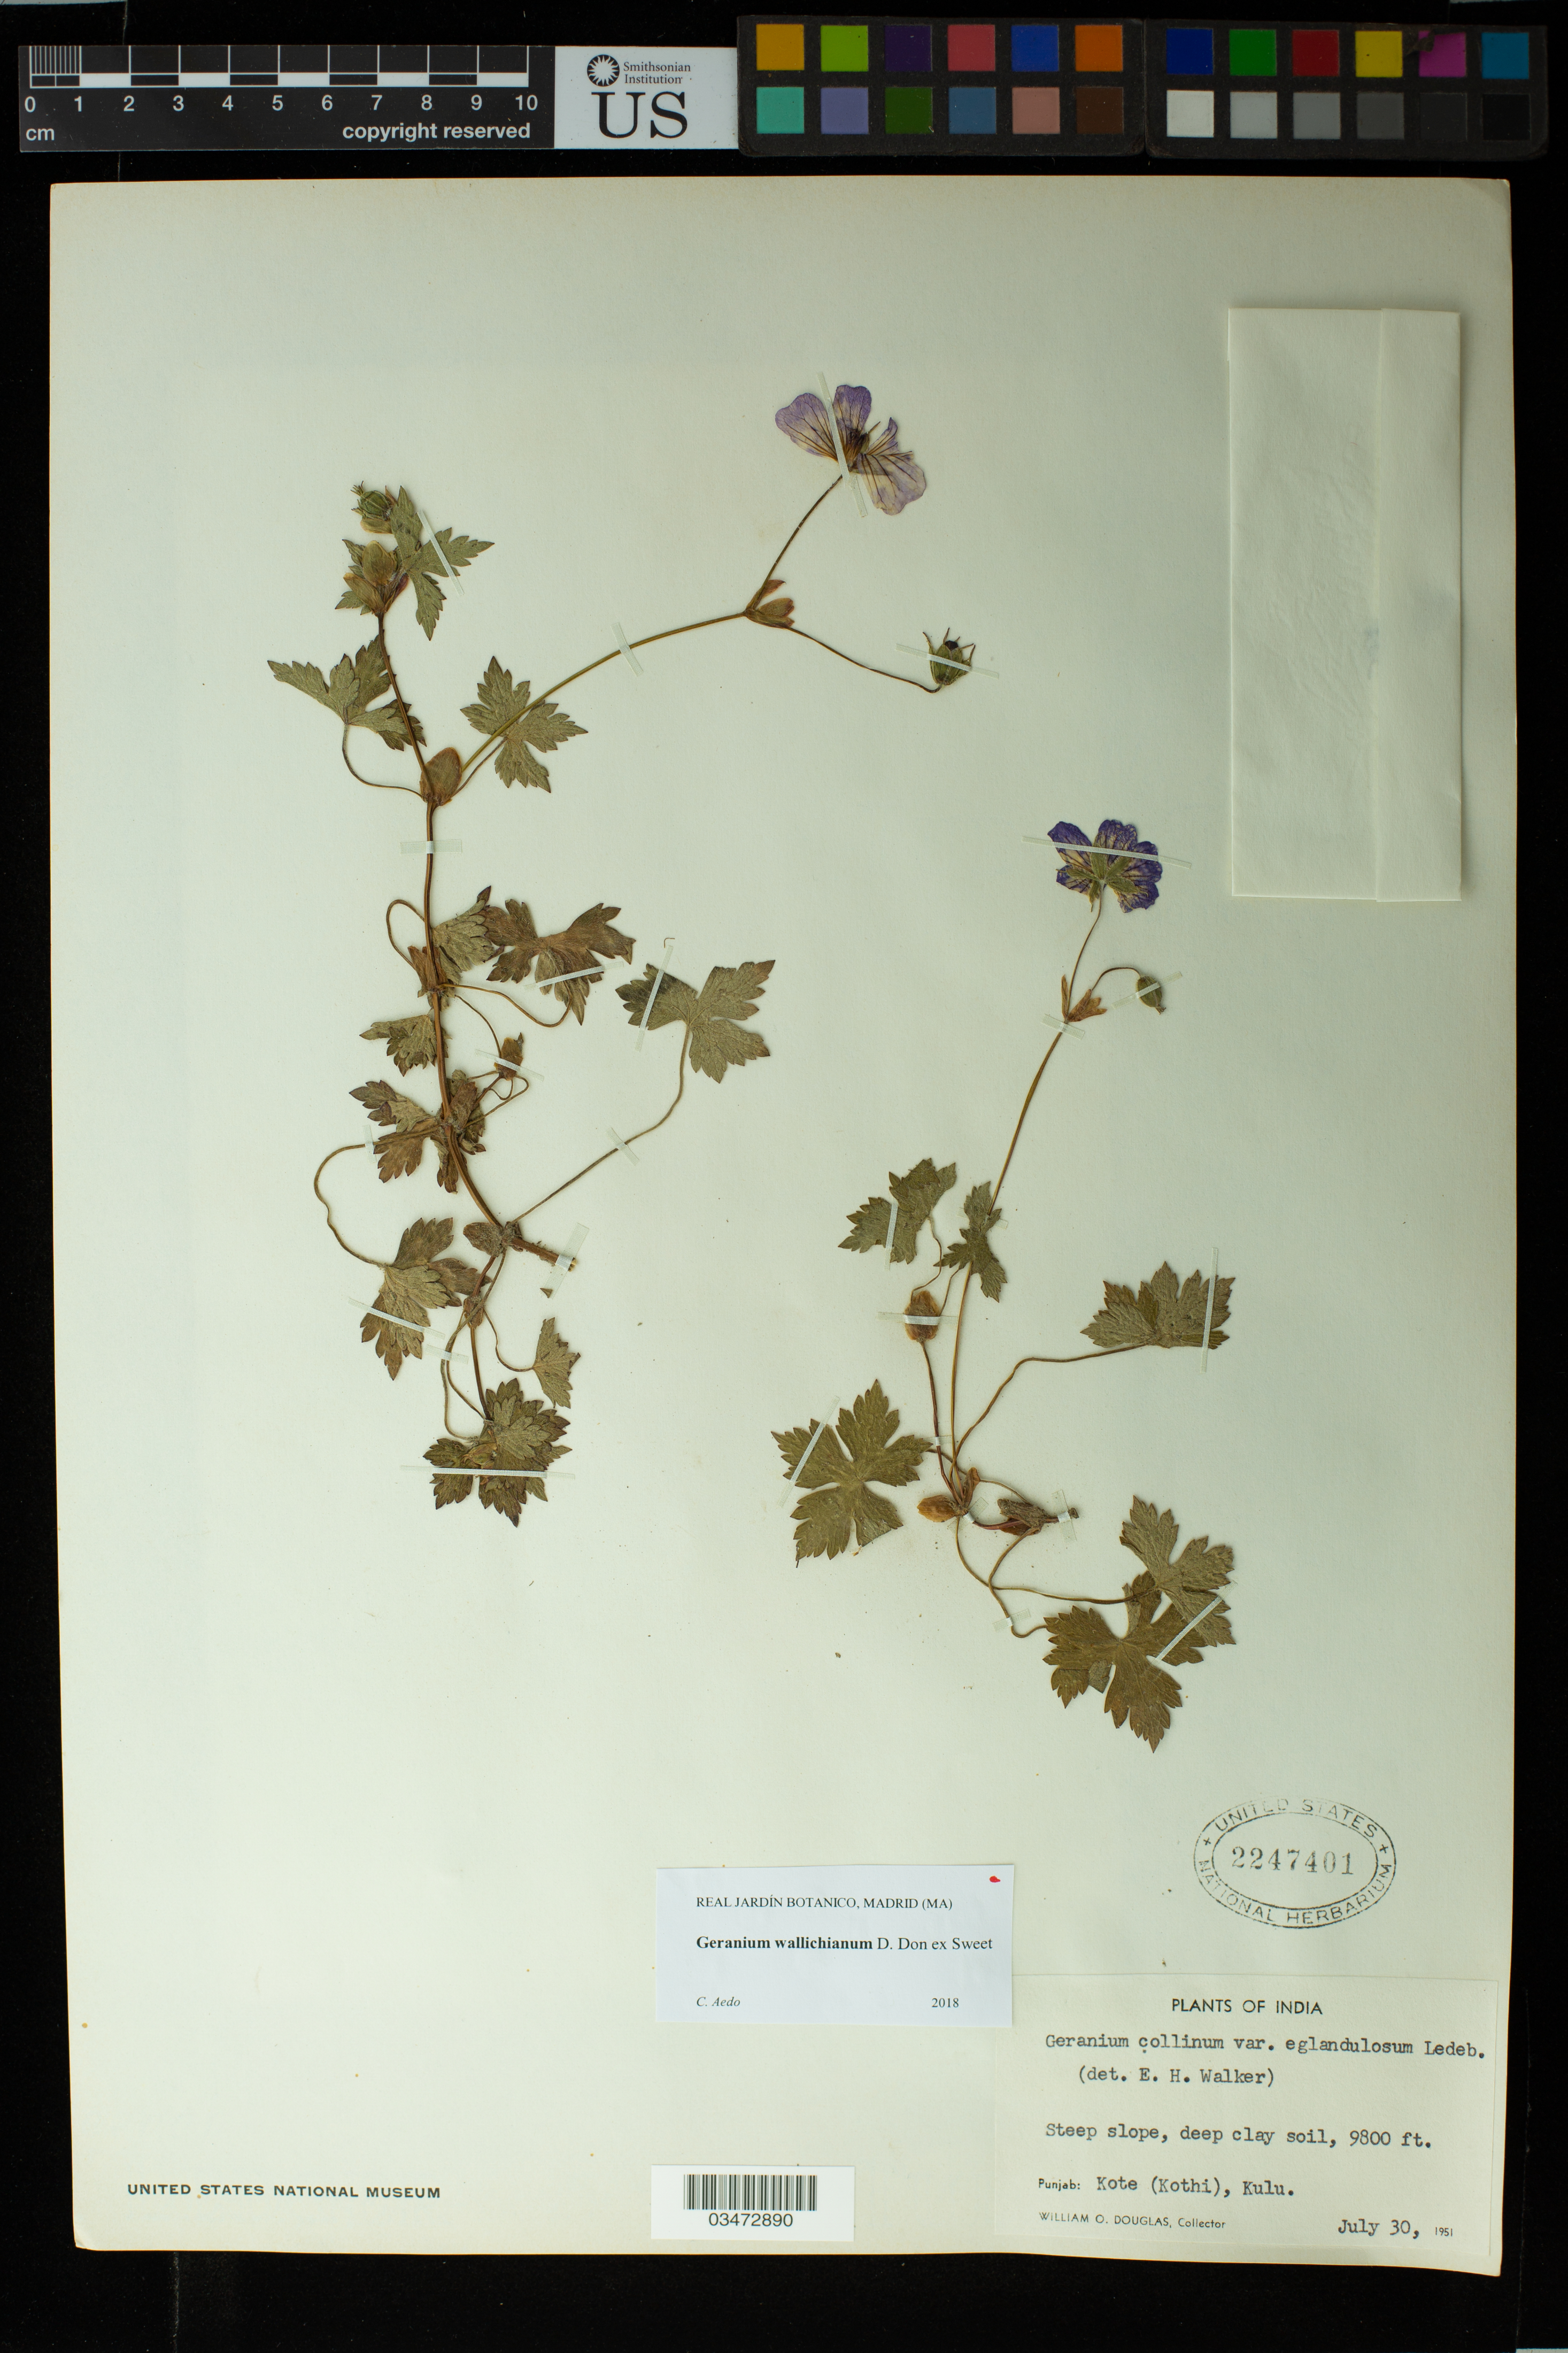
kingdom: Plantae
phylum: Tracheophyta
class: Magnoliopsida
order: Geraniales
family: Geraniaceae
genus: Geranium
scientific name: Geranium wallichianum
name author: D. Don ex Sweet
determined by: Aedo, C.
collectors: W. Douglas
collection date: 1951-07-30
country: India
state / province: Punjab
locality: Kote (Kothi), Kulu.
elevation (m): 2987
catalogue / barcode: US 2247401